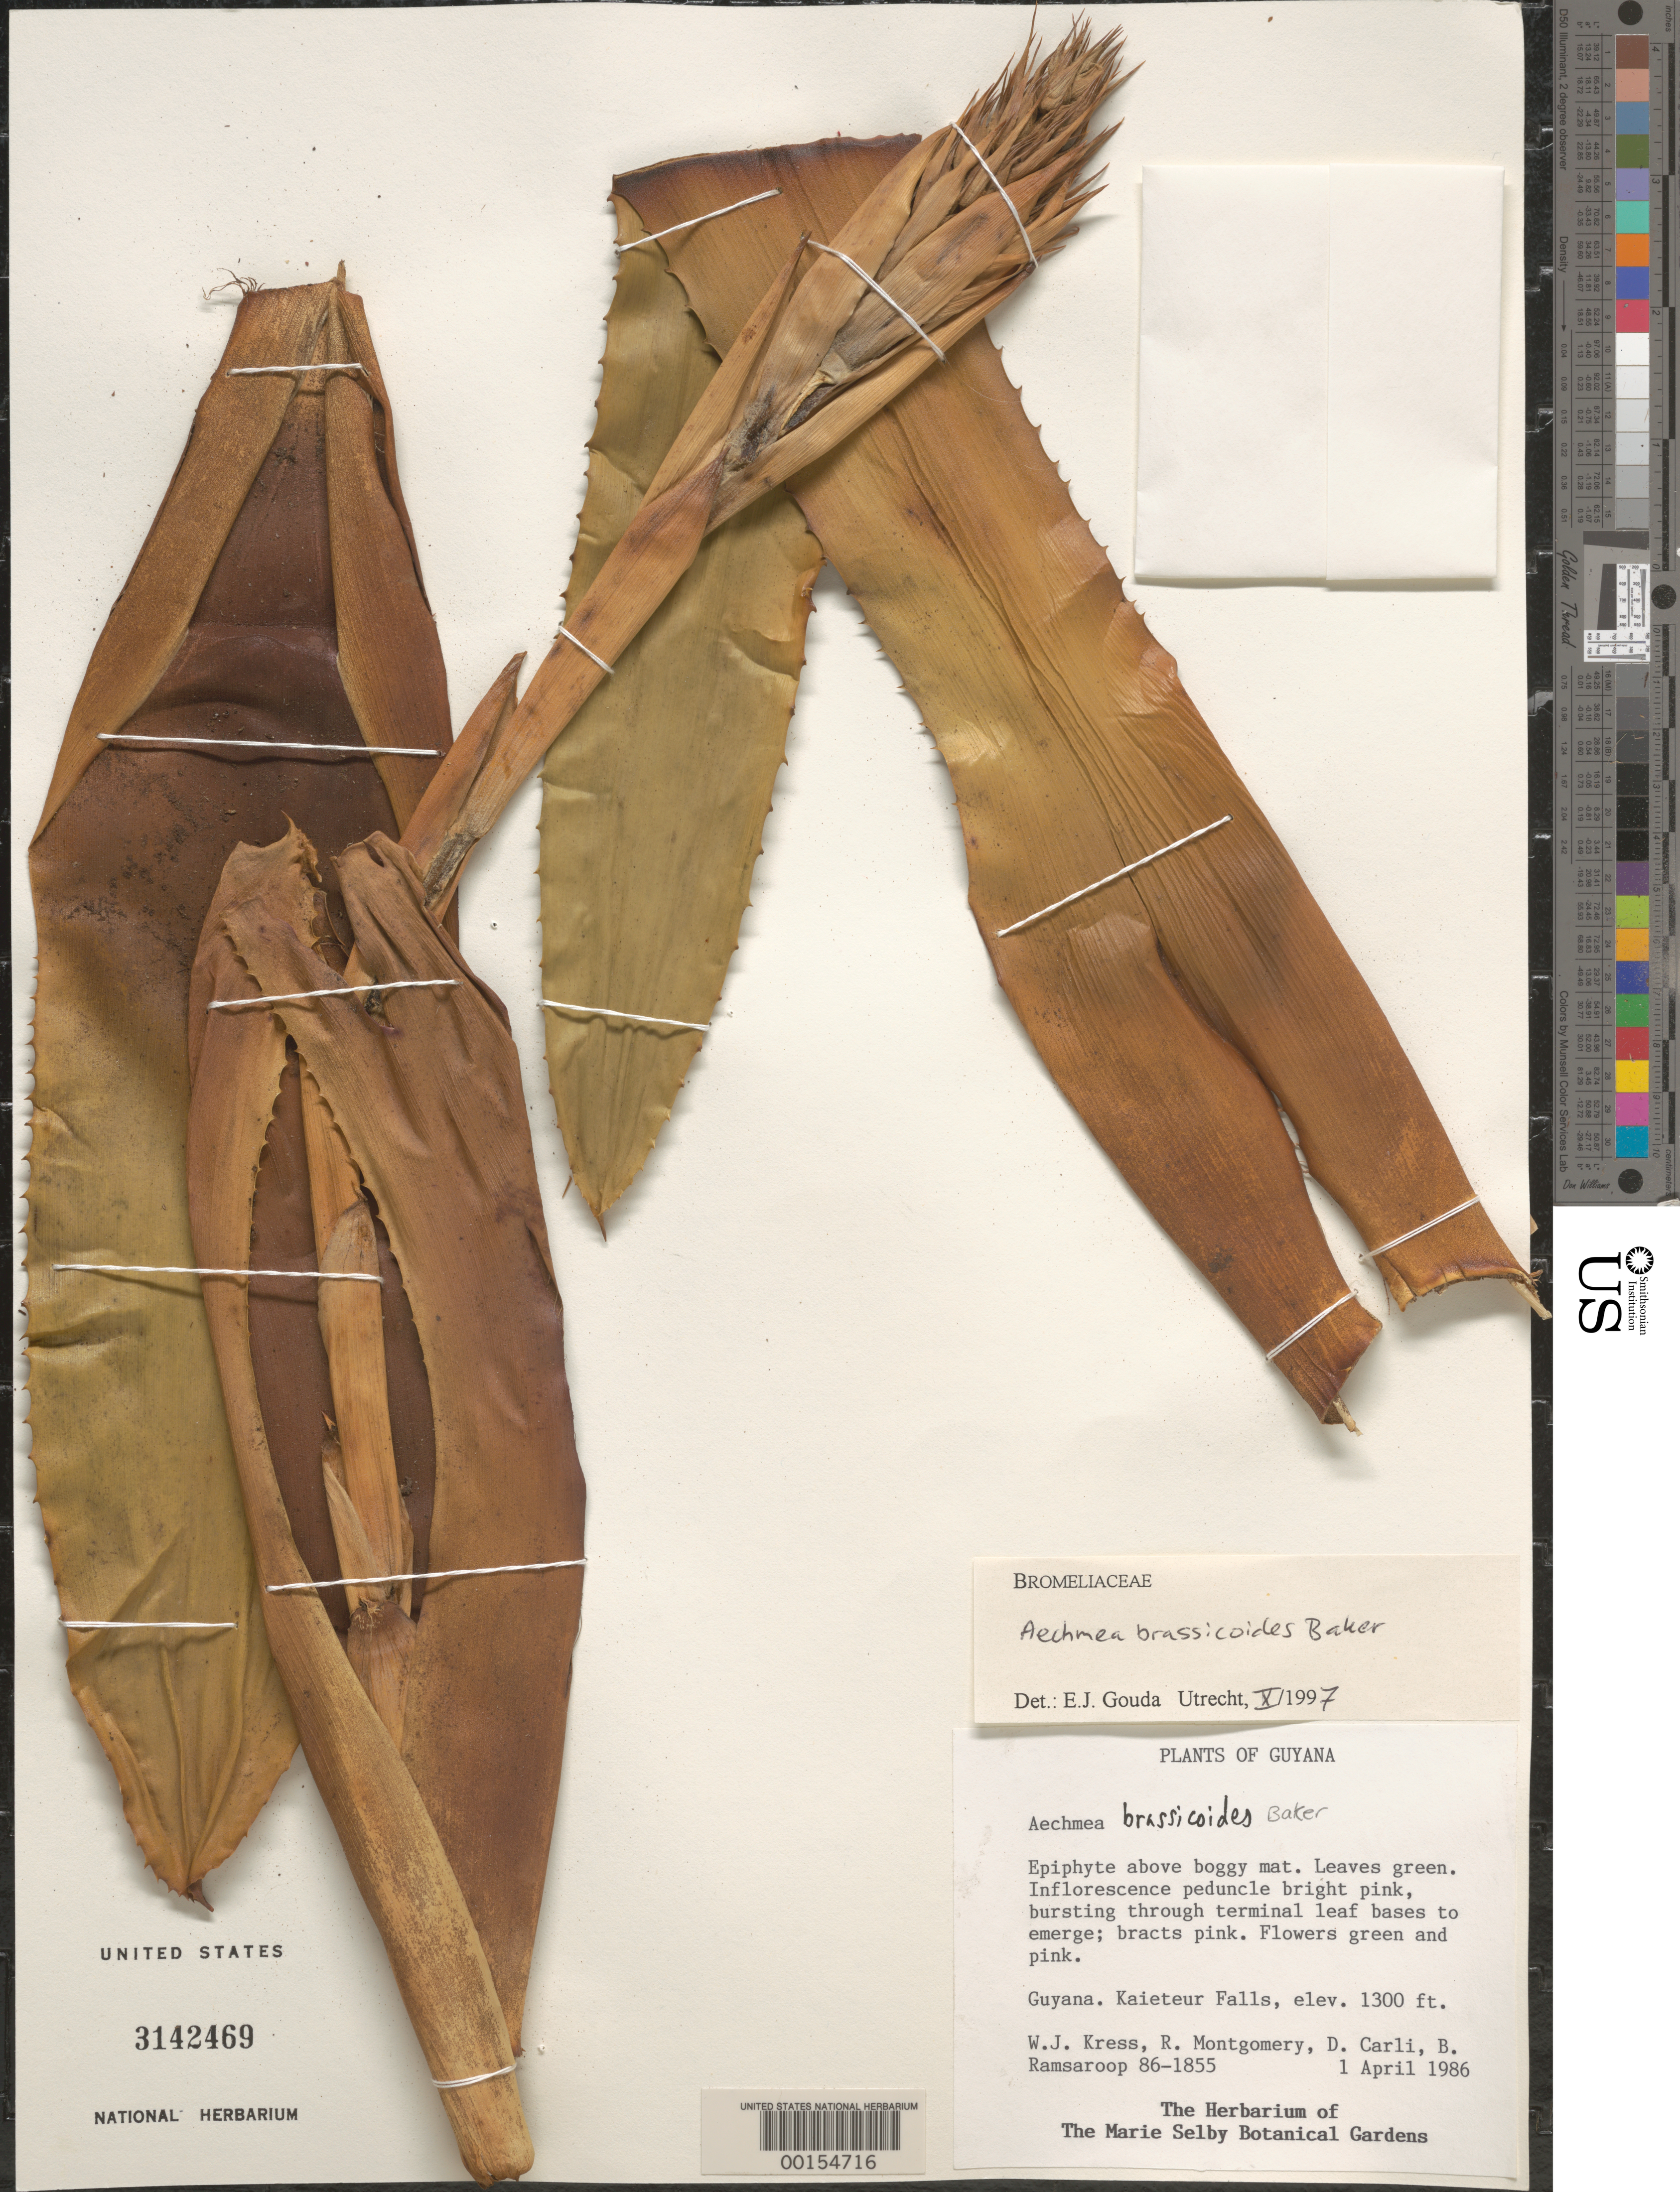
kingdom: Plantae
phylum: Tracheophyta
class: Liliopsida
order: Poales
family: Bromeliaceae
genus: Aechmea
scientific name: Aechmea brassicoides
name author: Baker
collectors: W. J. Kress, R. Montgomery, D. Carli & B. Ramsaroop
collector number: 86-1855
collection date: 1986-04-01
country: Guyana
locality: Guyana. Kaieteur Falls.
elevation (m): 396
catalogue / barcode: US 3142469